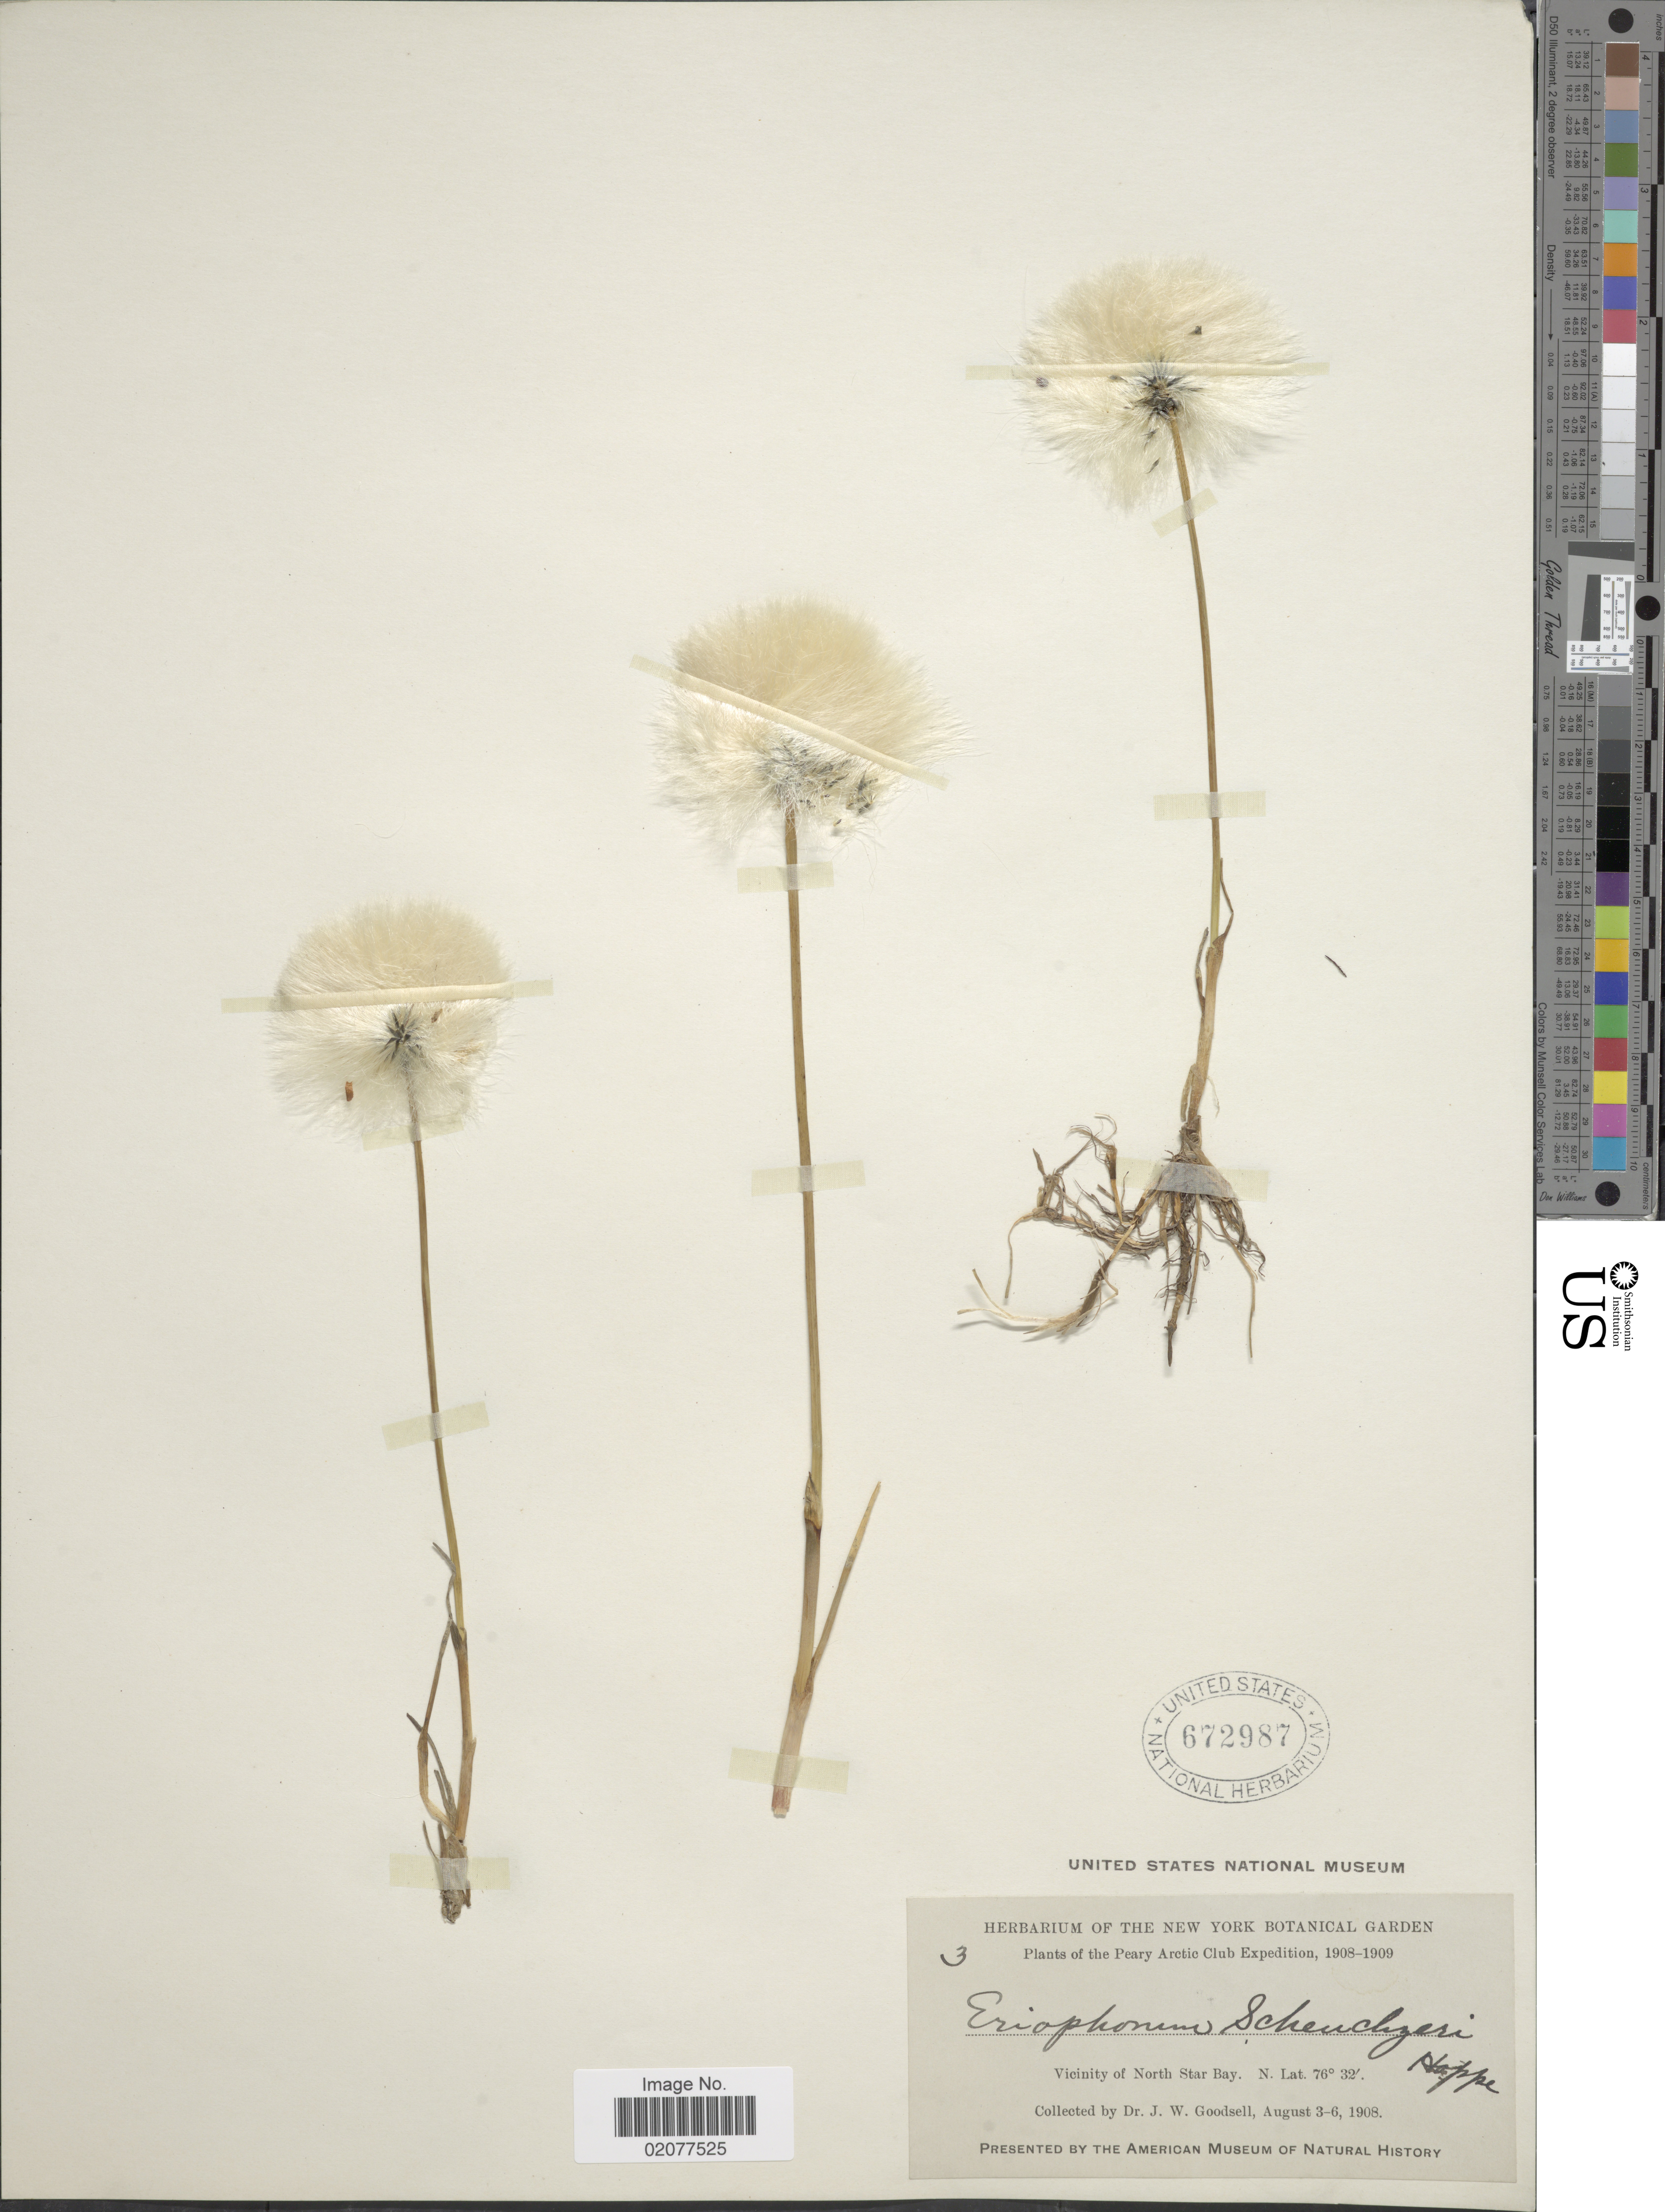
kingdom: Plantae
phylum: Tracheophyta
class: Liliopsida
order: Poales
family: Cyperaceae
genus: Eriophorum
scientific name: Eriophorum scheuchzeri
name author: Hoppe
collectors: J. Goodsell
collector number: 3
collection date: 1908-08-03/1908-08-06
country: Greenland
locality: Arctic. Vicinity of North Star Bay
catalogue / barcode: US 672987